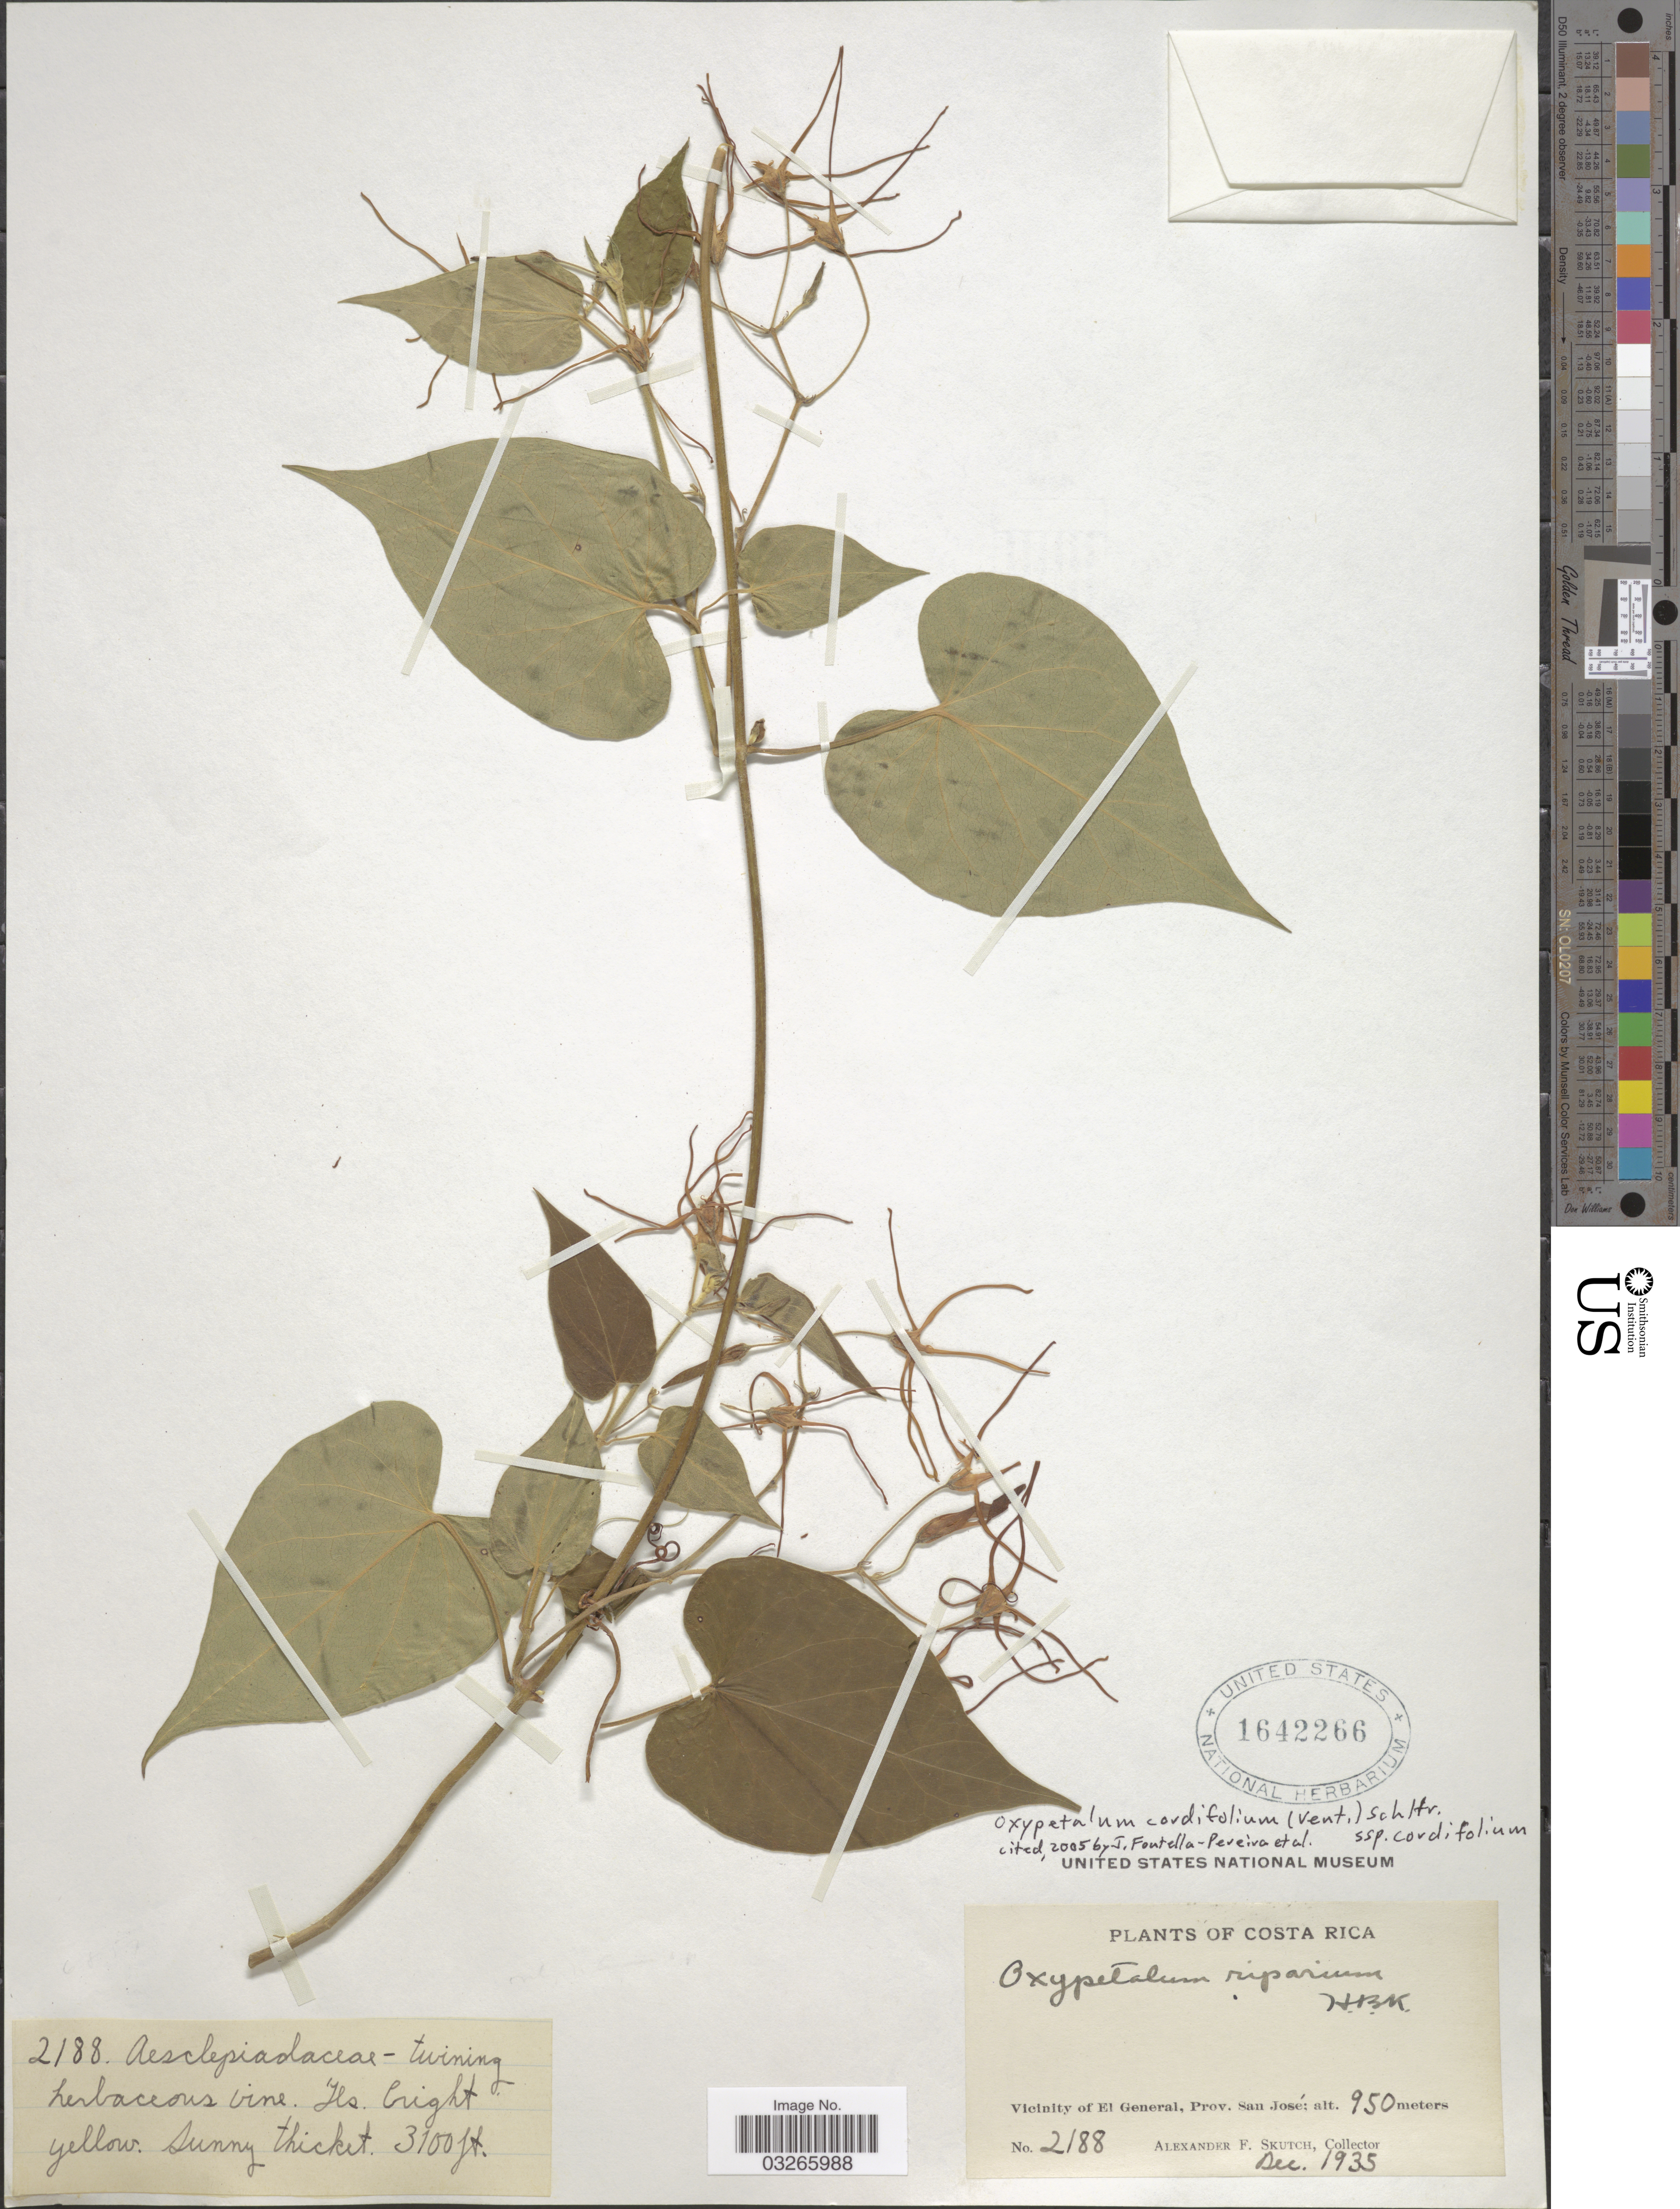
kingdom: Plantae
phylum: Tracheophyta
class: Magnoliopsida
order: Gentianales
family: Apocynaceae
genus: Oxypetalum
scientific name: Oxypetalum cordifolium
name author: (Vent.) Schltr.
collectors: A. F. Skutch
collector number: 2188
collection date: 1935-12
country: Costa Rica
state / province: San José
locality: Vicinity of El General, Prov. San José.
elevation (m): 950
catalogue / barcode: US 1642266